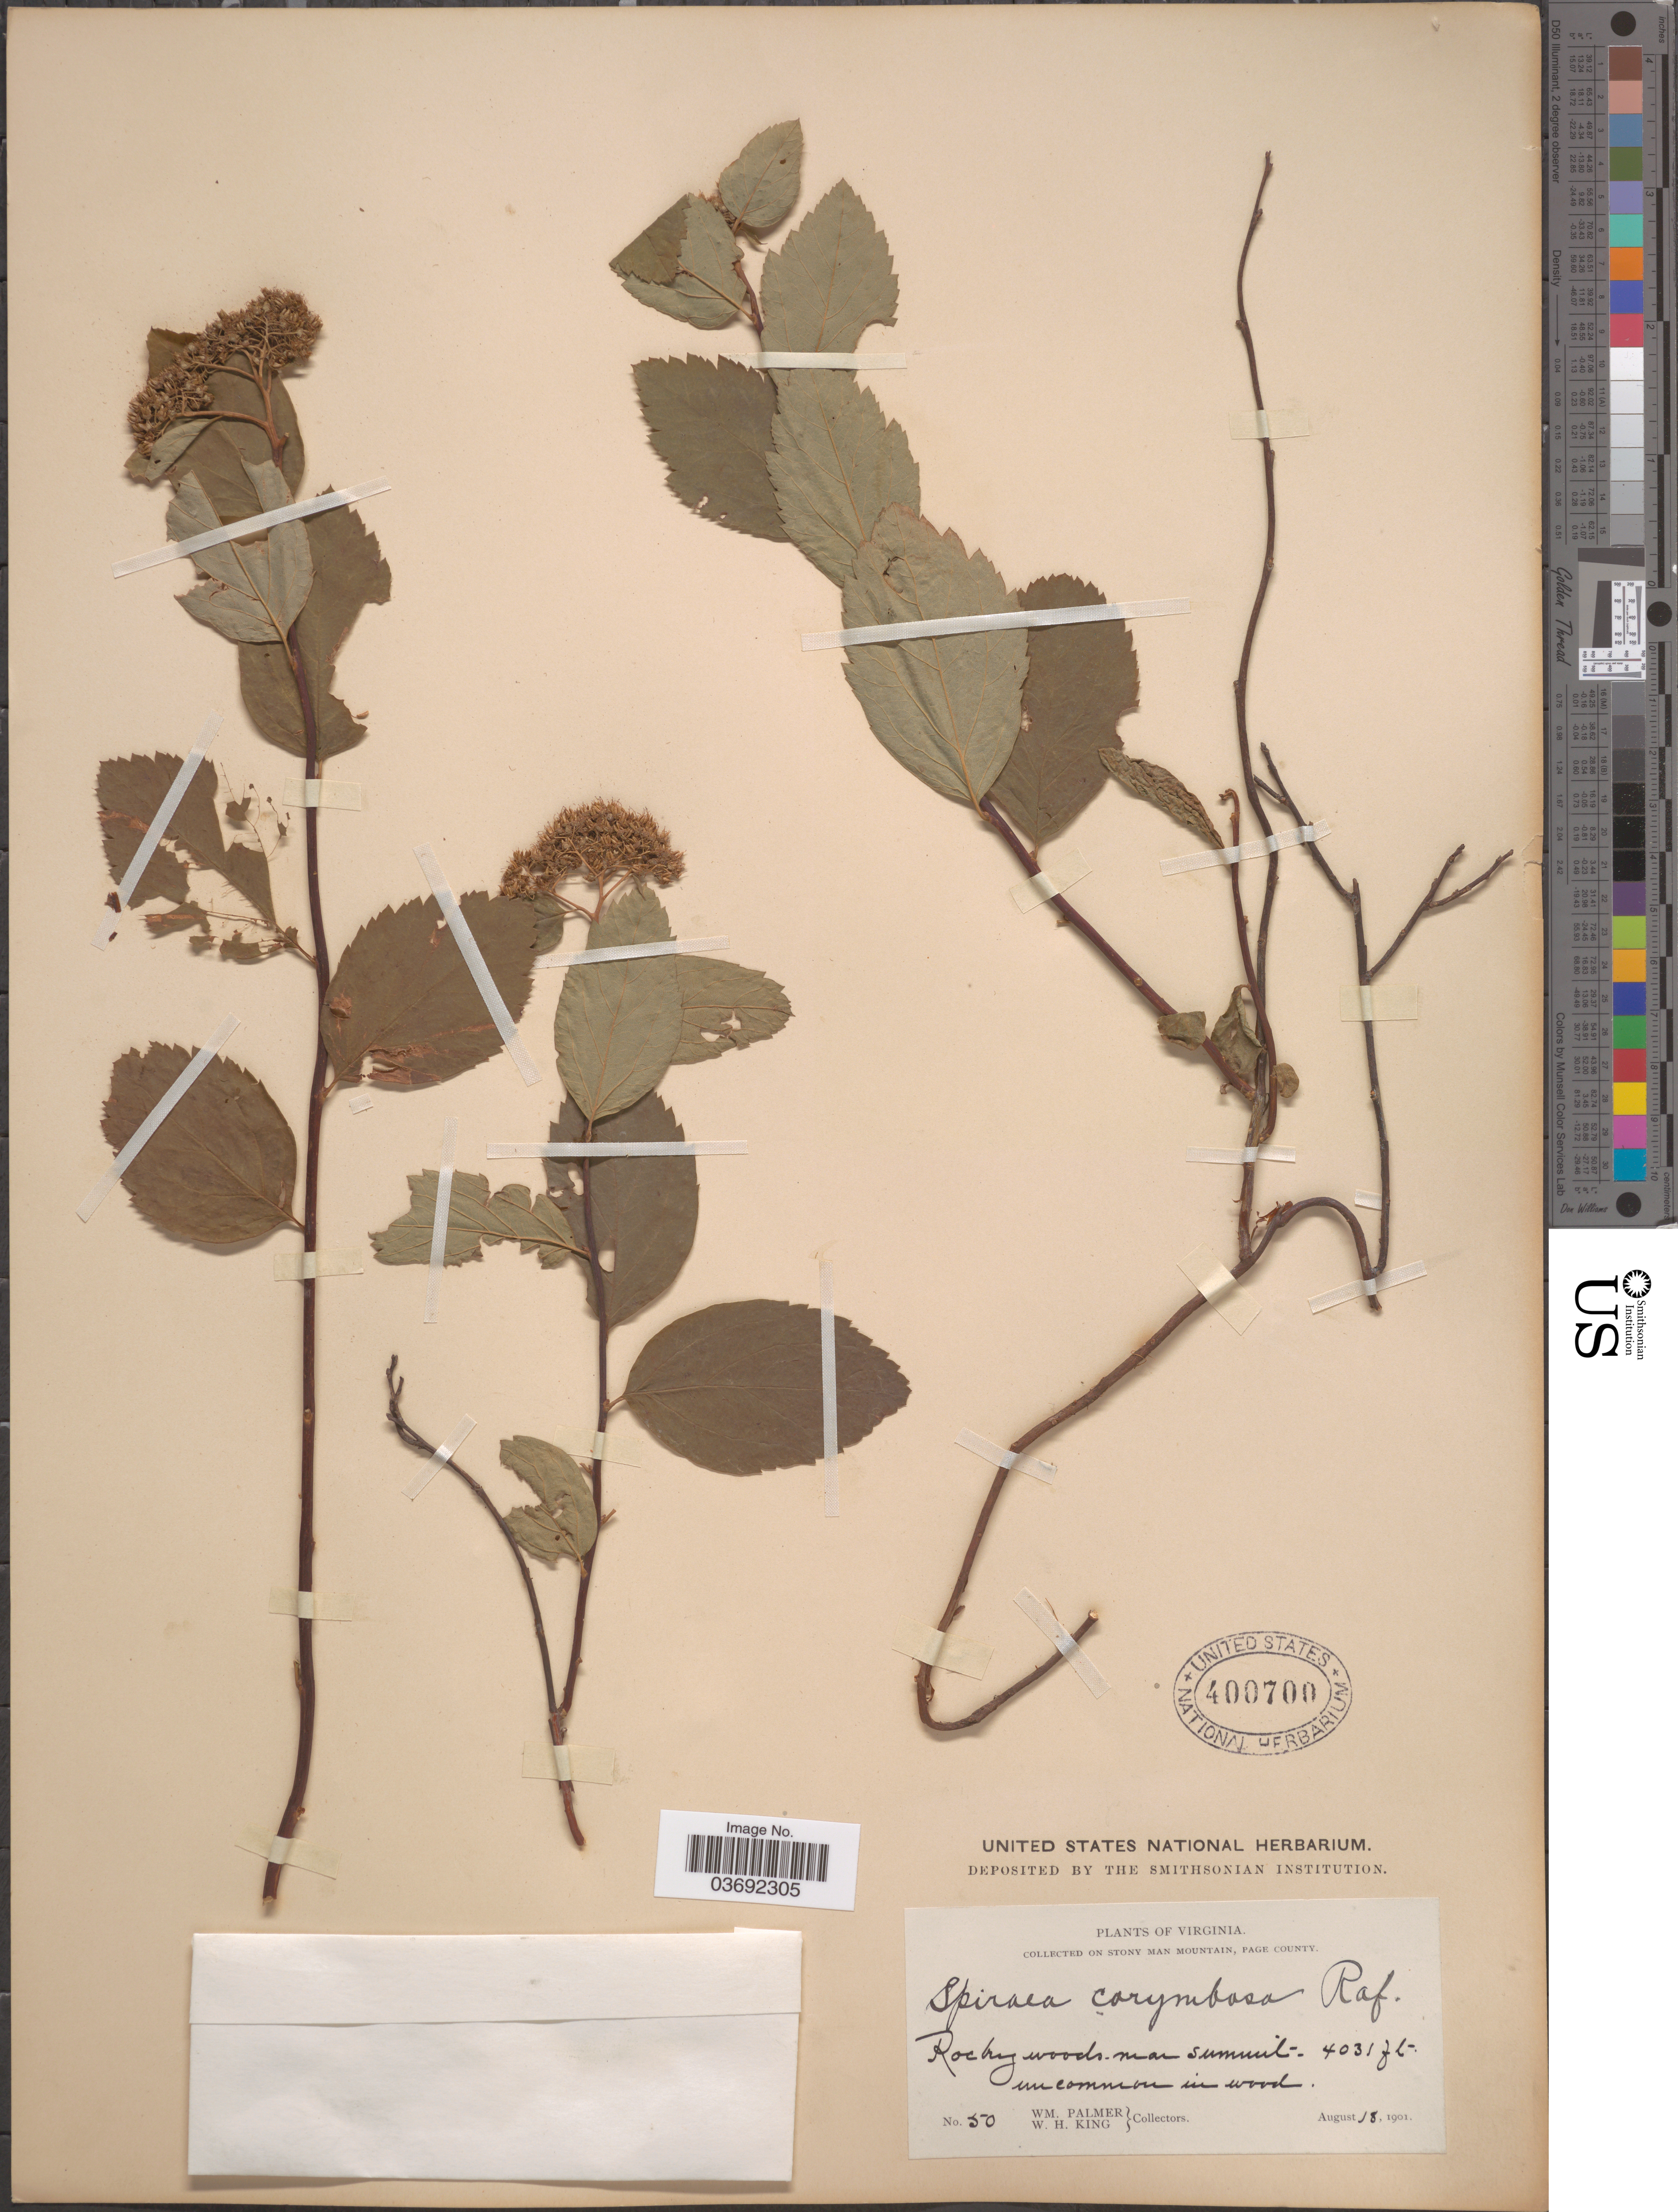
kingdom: Plantae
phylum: Tracheophyta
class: Magnoliopsida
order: Rosales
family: Rosaceae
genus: Spiraea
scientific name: Spiraea corymbosa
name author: Raf.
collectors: W. Palmer & W. H. King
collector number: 50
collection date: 1901-08-18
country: United States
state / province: Virginia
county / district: Page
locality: On Stony Man Mountain Rocky woods, near summit.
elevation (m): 1229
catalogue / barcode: US 400700